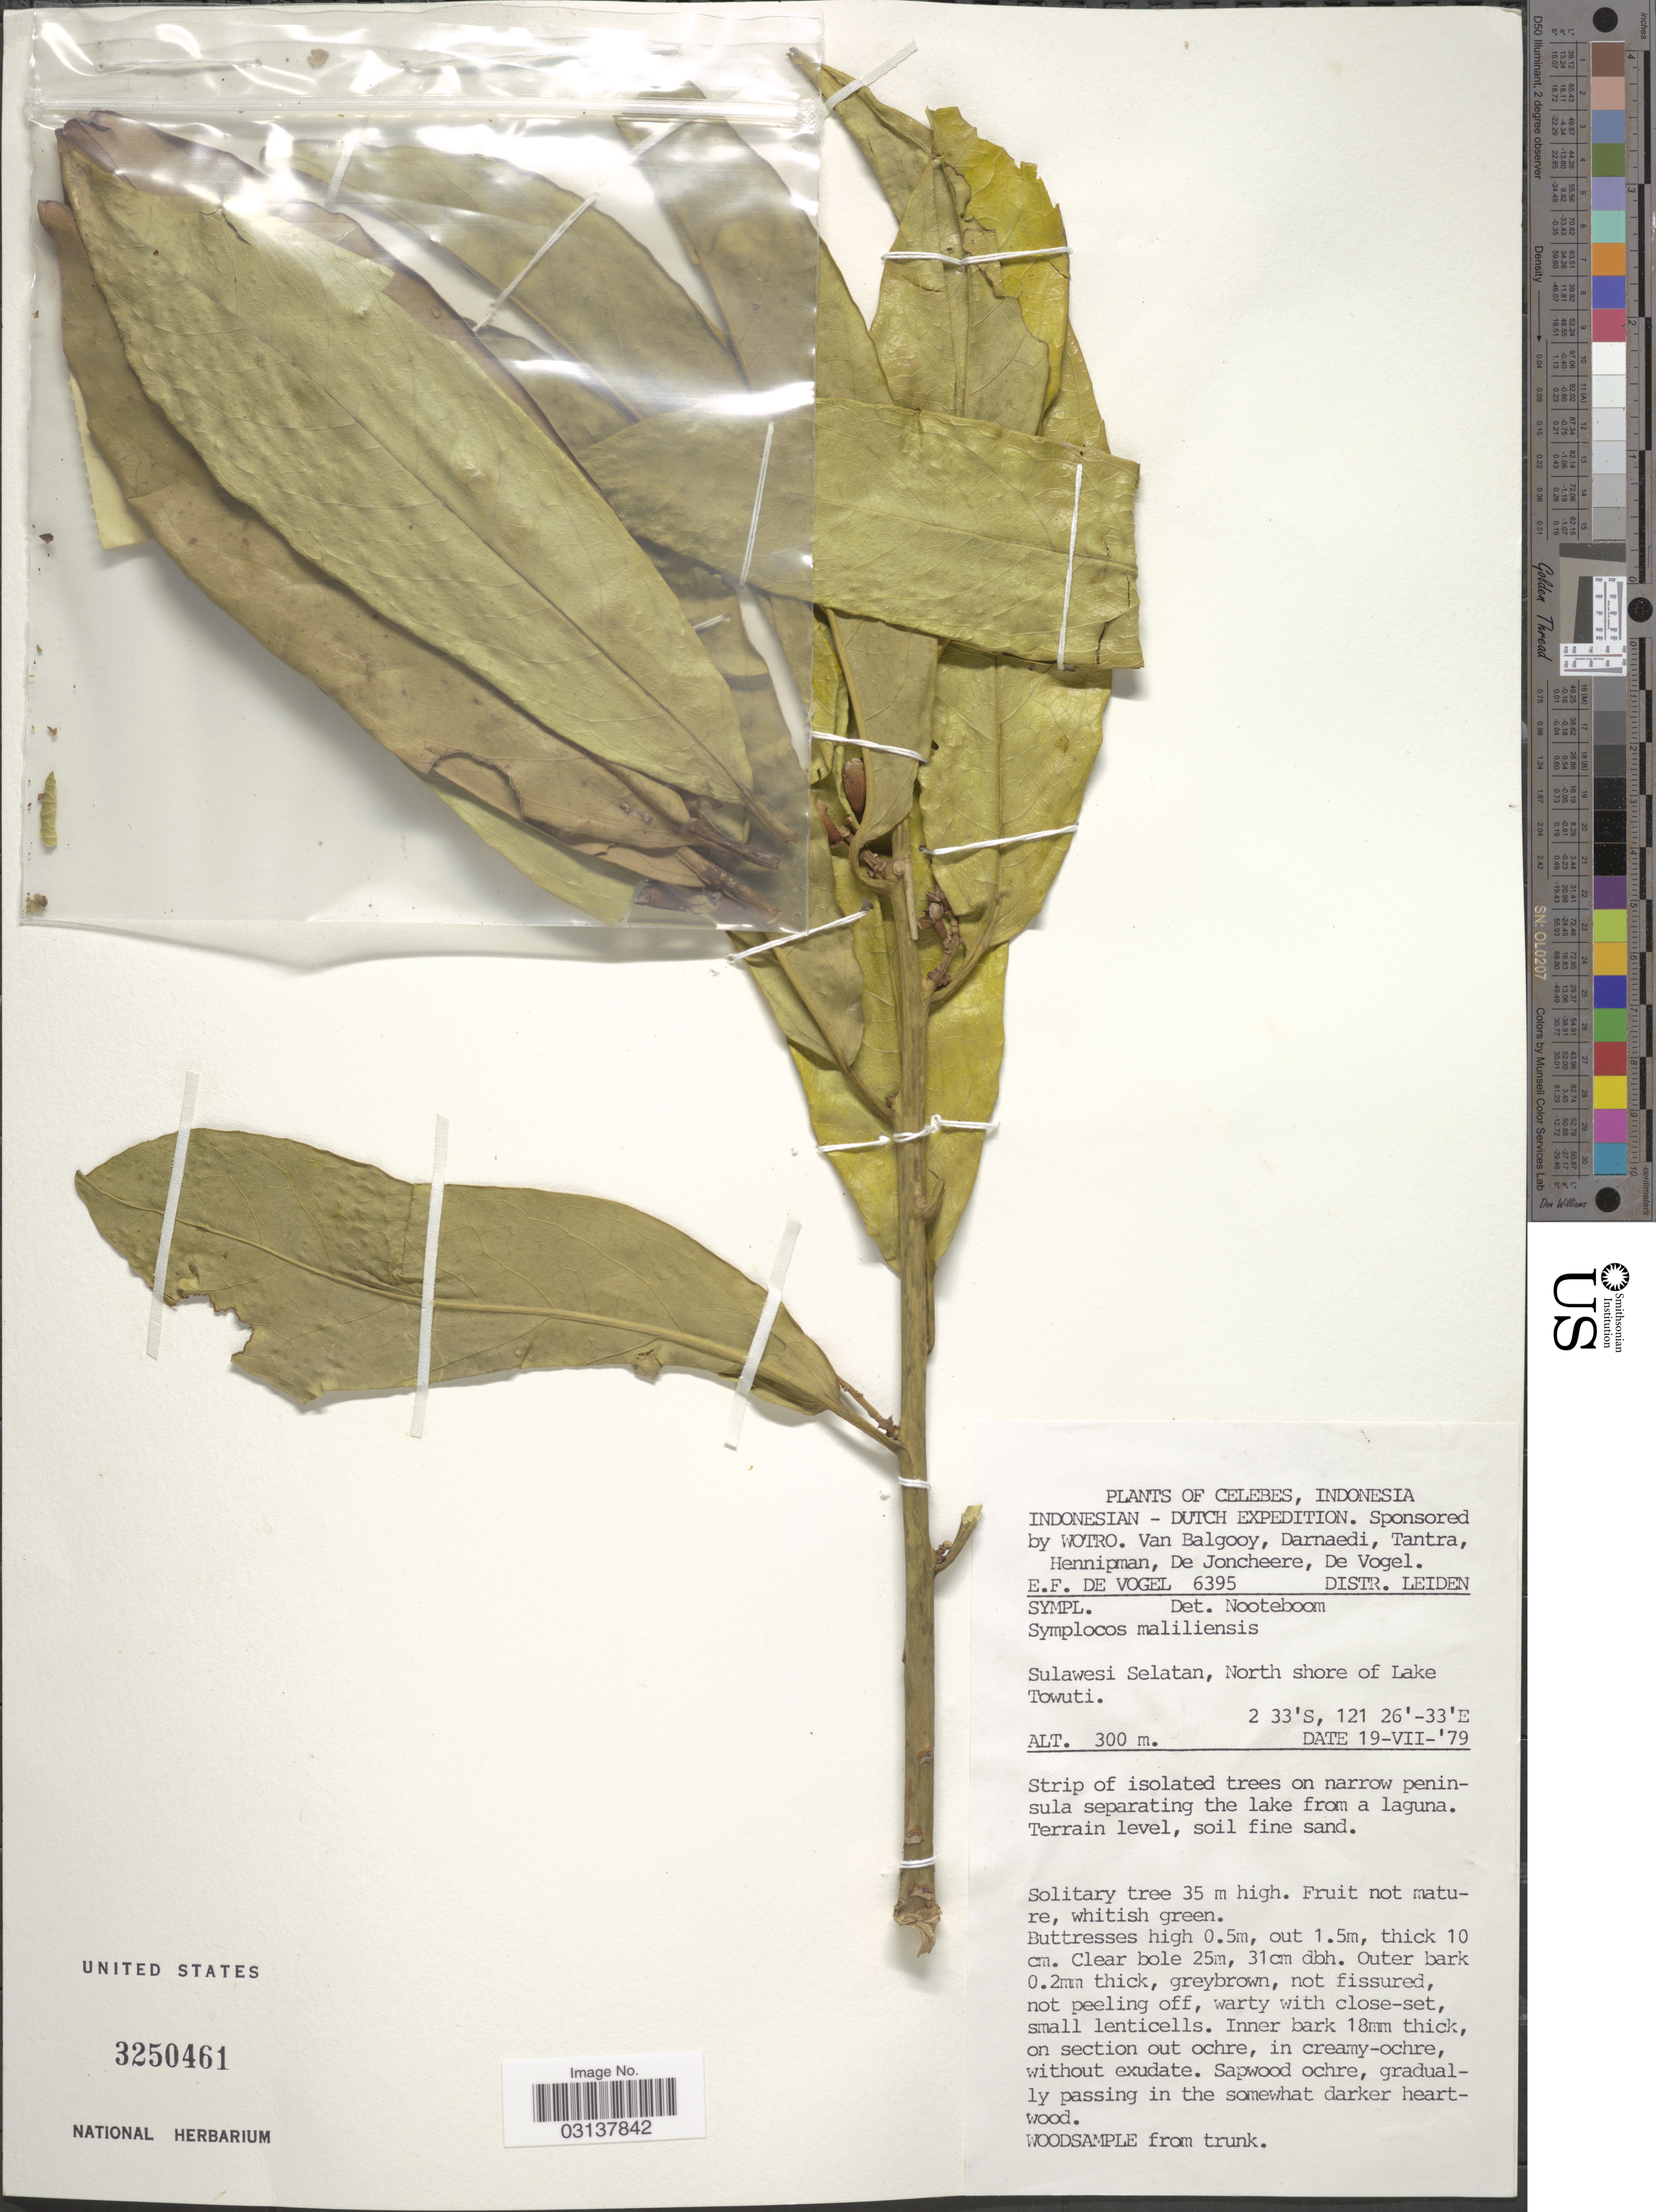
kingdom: Plantae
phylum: Tracheophyta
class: Magnoliopsida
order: Ericales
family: Symplocaceae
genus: Symplocos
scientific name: Symplocos maliliensis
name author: Noot.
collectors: E. F. de Vogel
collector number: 6395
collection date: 1979-07-19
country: Indonesia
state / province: Sulawesi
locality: Celebes. Sulawesi Selatan, North shore of Lake Towuti.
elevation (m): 300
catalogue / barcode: US 3250461